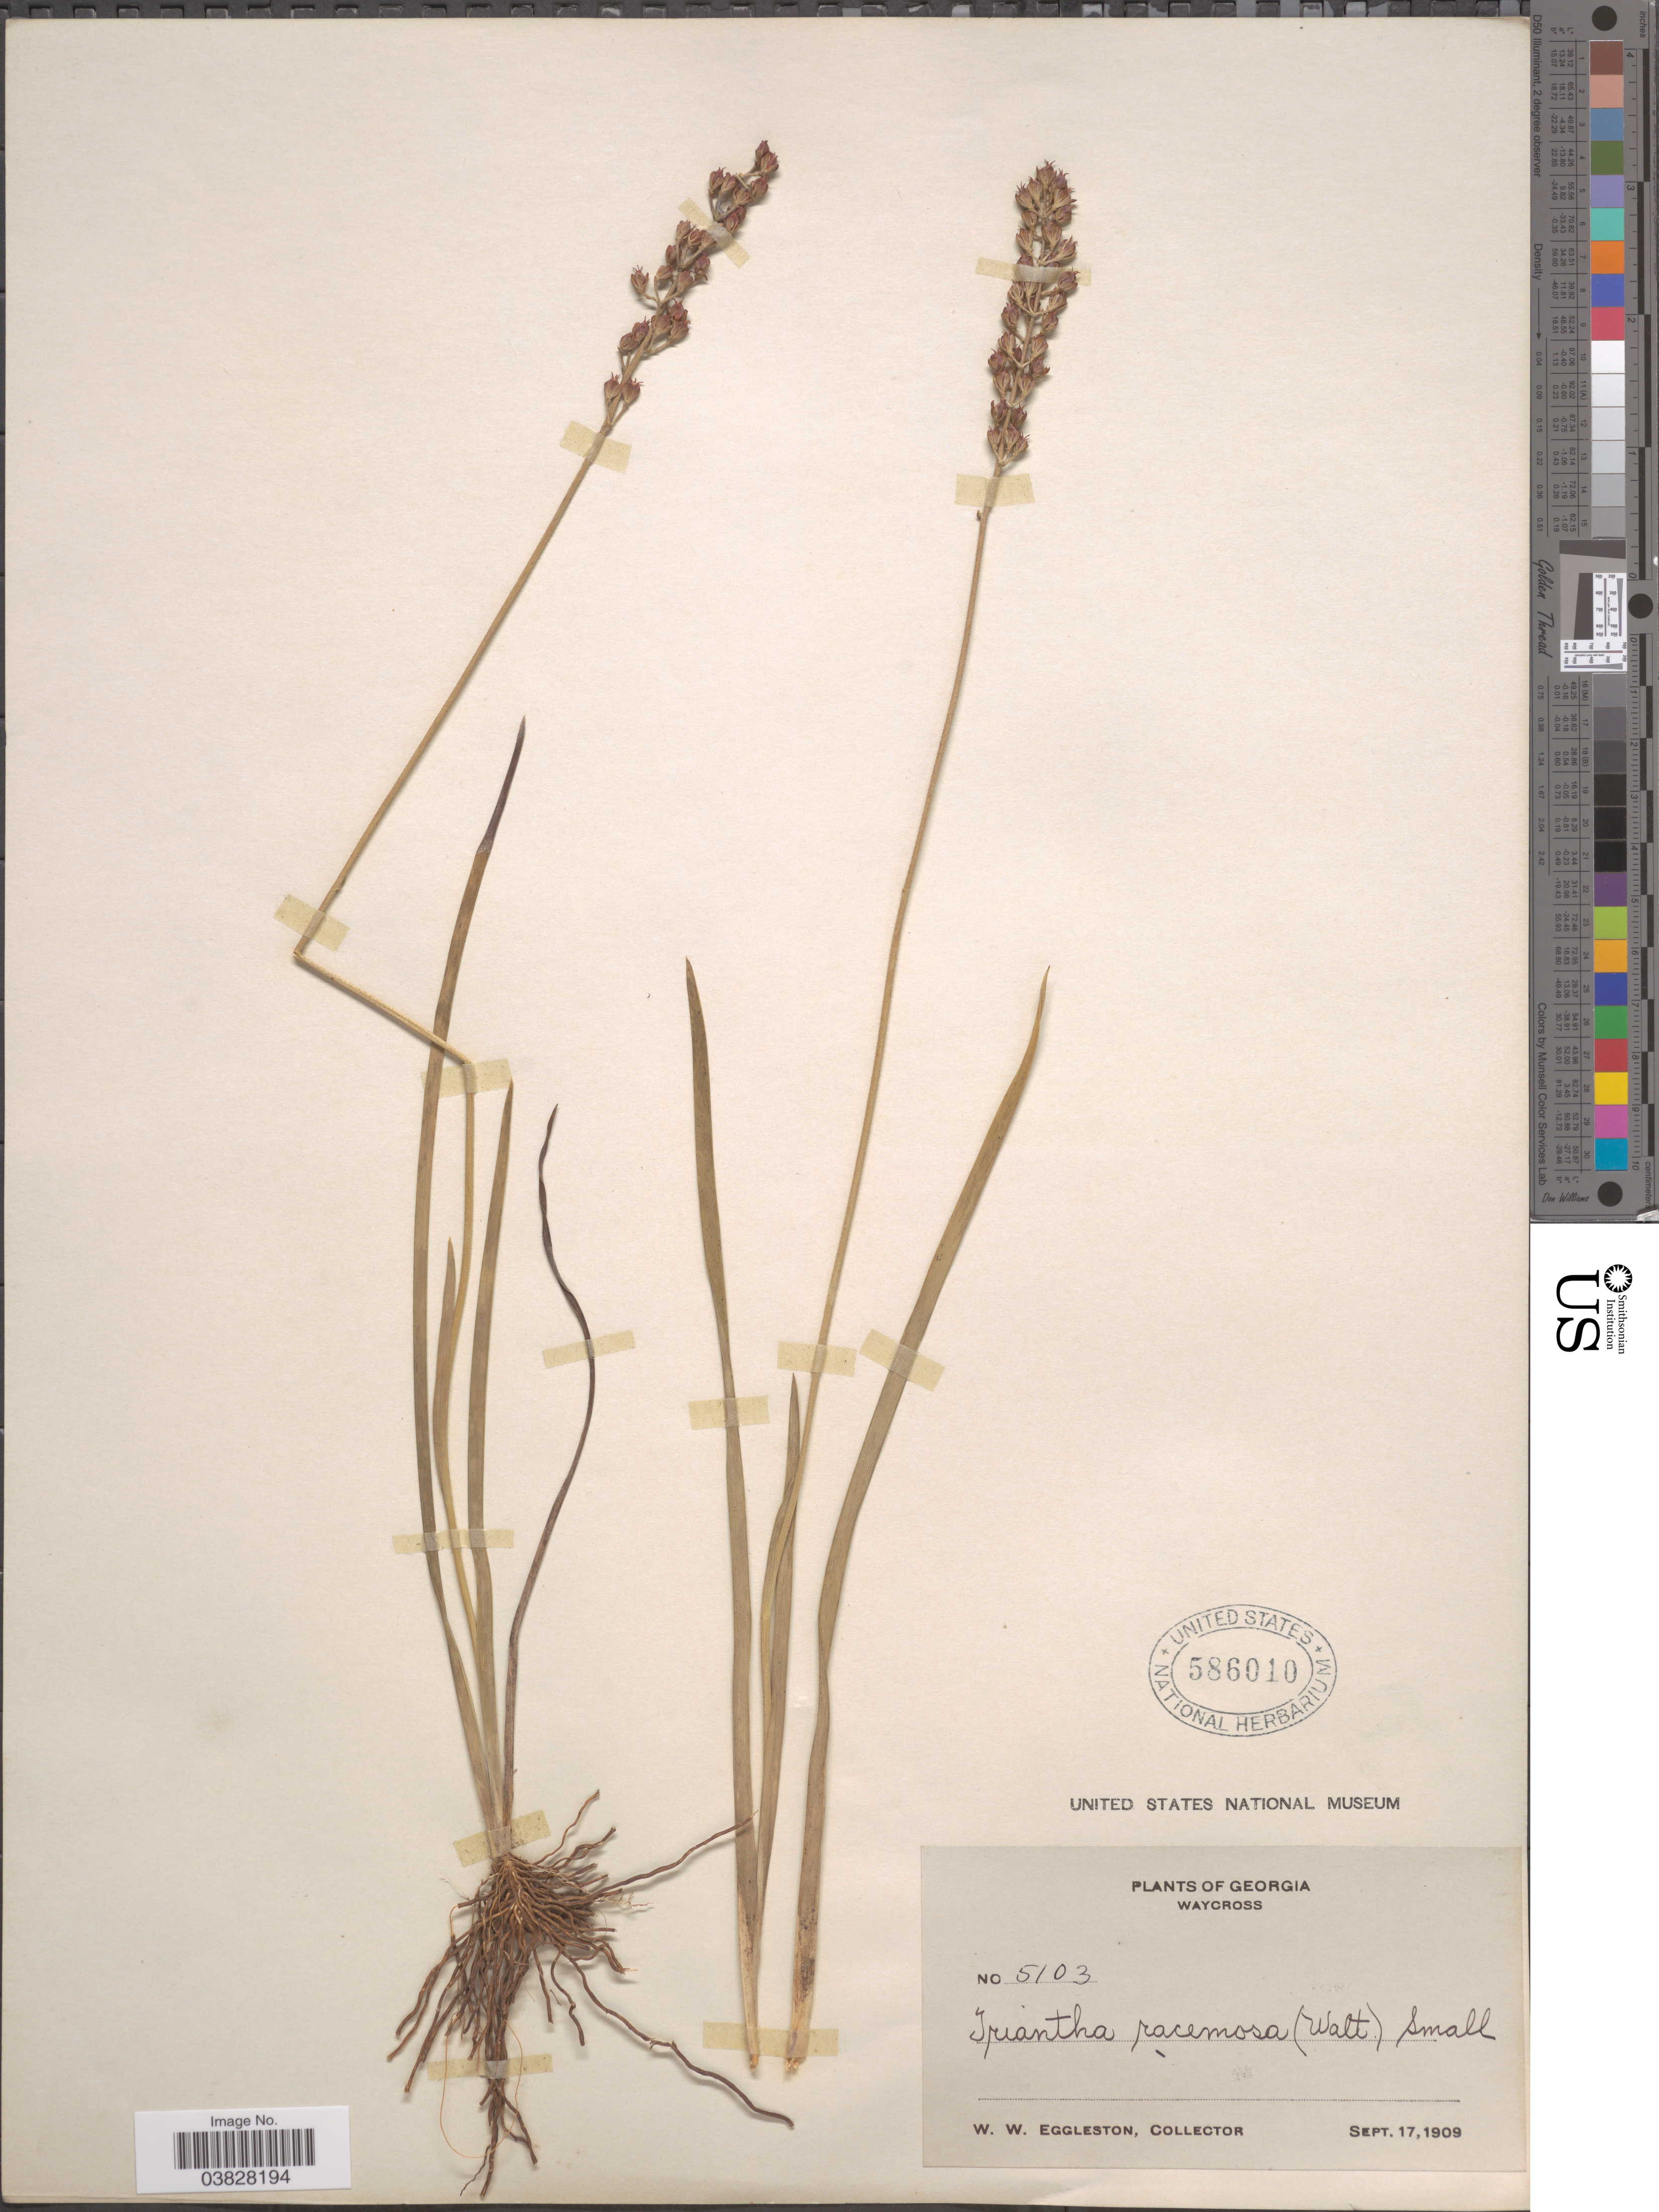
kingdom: Plantae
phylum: Tracheophyta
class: Liliopsida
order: Alismatales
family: Tofieldiaceae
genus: Triantha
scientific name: Triantha racemosa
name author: (Walter) Small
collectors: W. W. Eggleston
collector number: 5103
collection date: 1909-09-17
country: United States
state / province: Georgia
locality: Waycross.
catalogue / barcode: US 586010